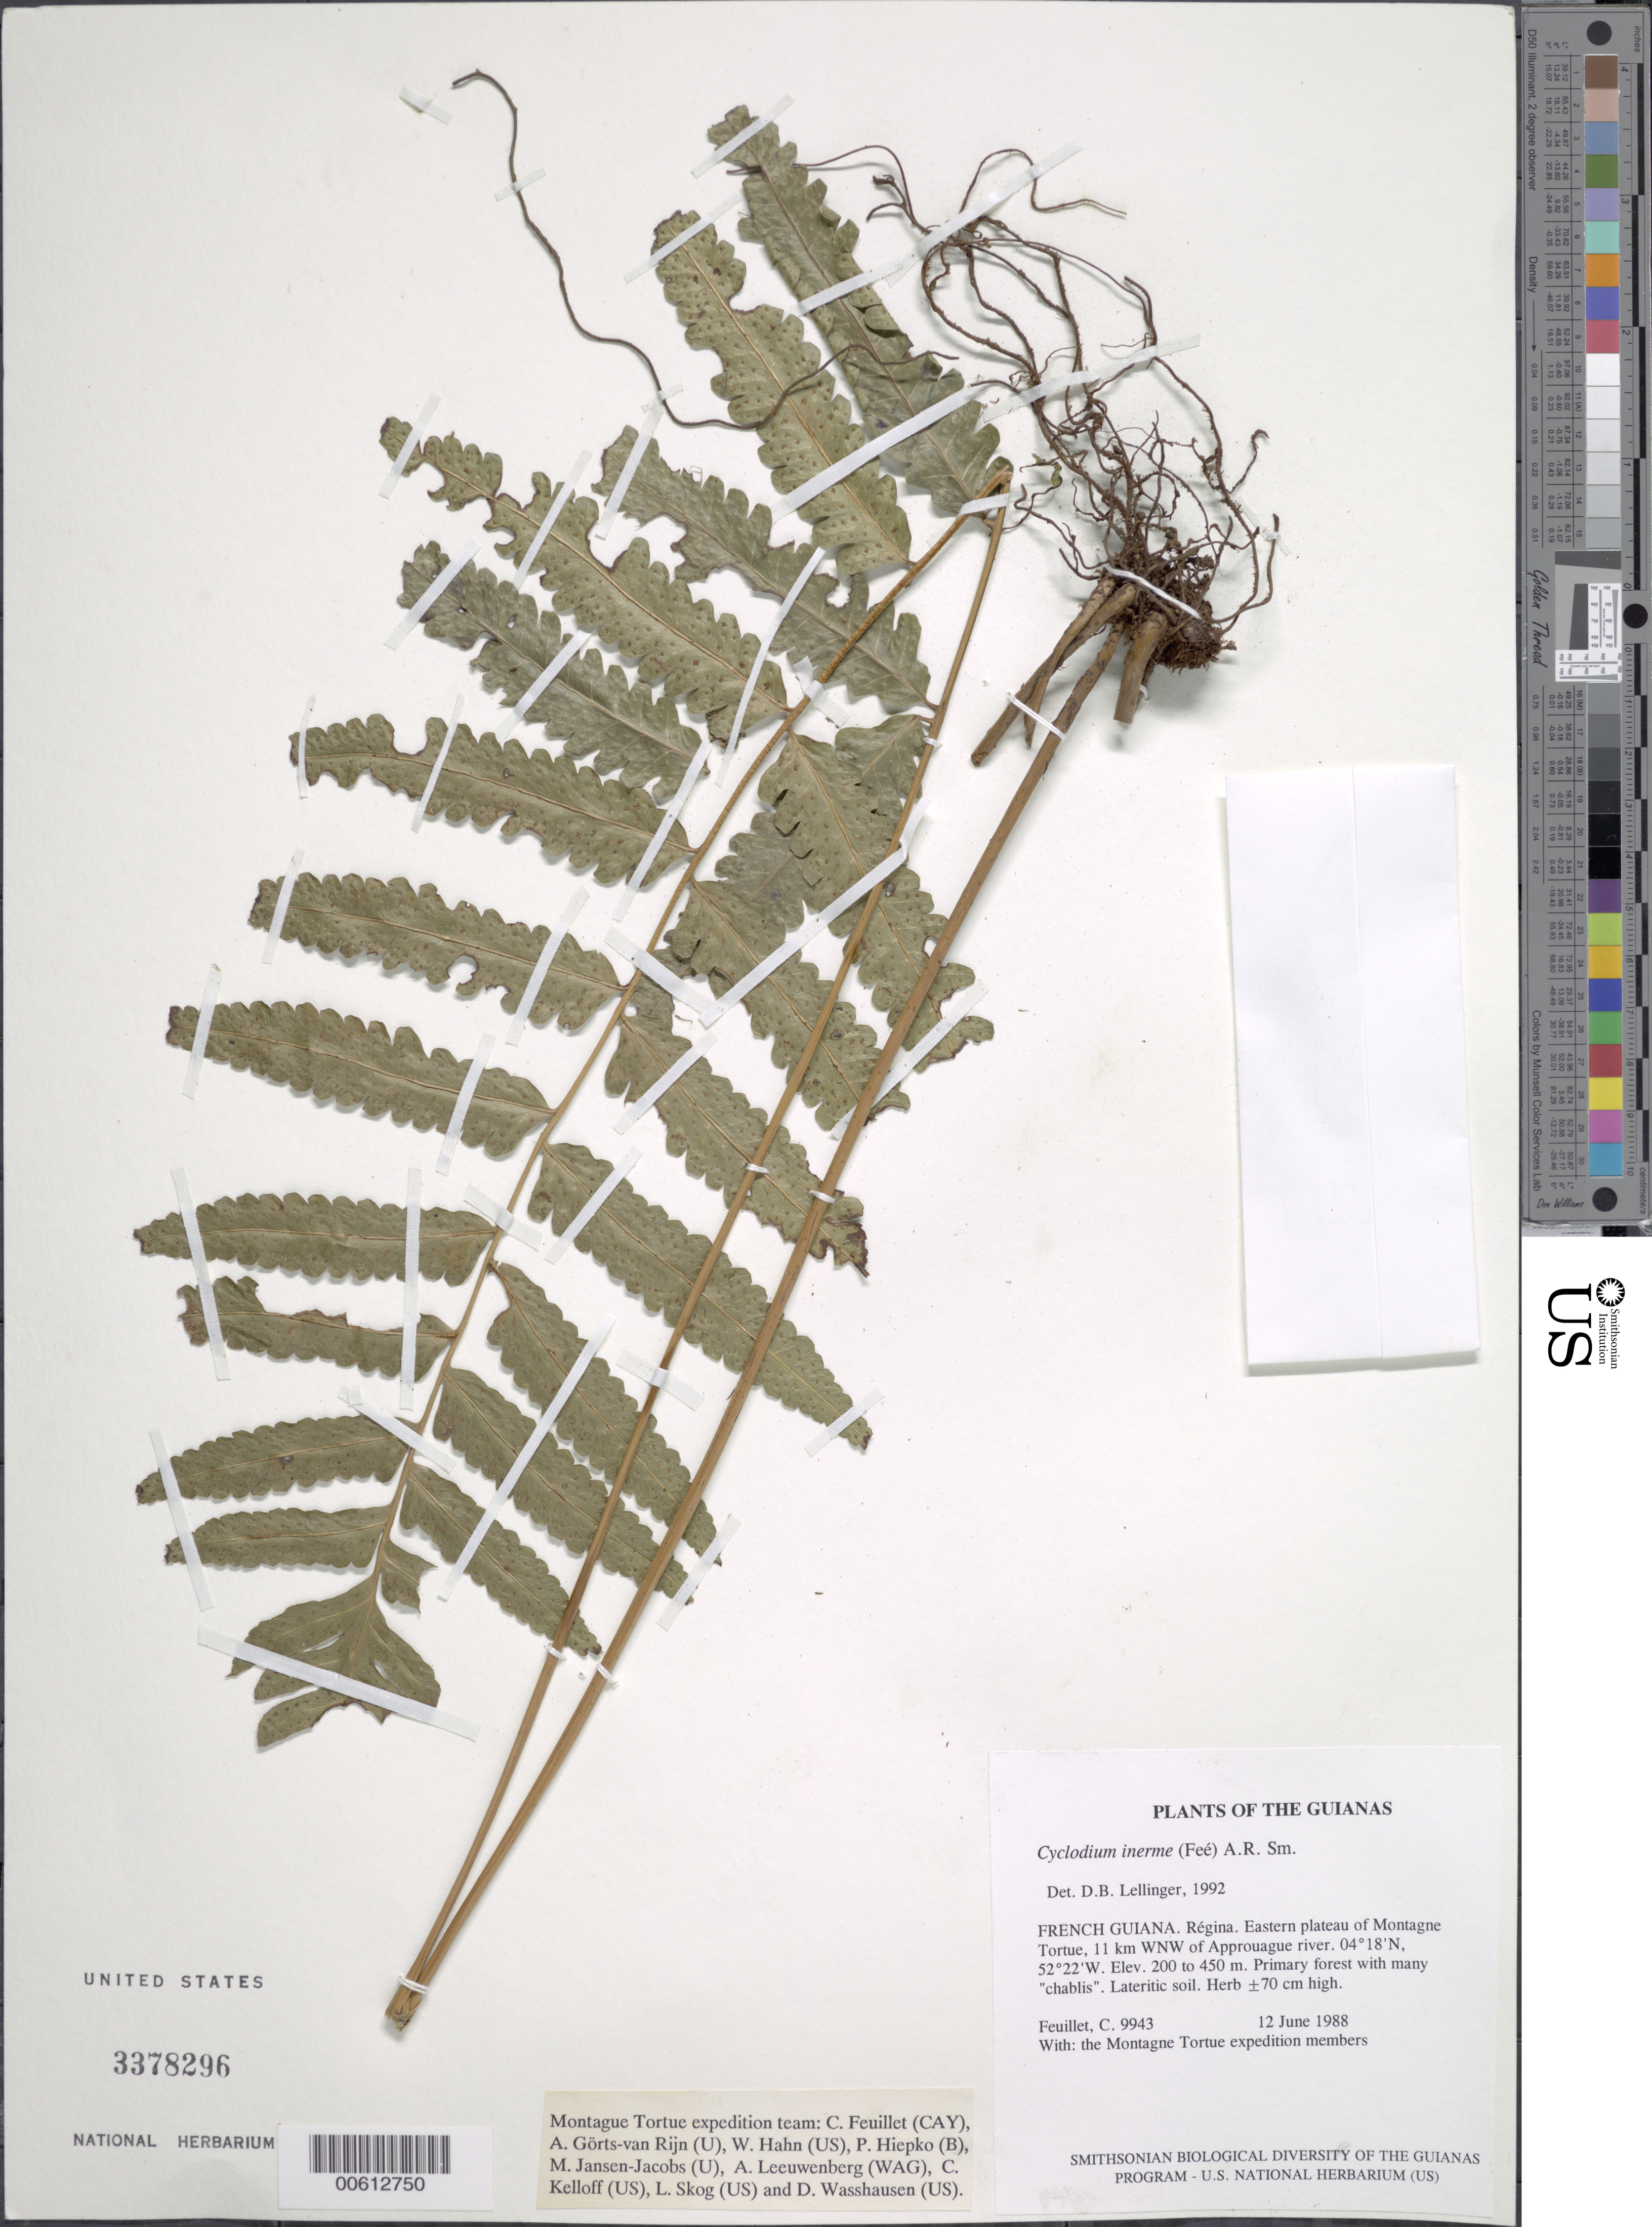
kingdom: Plantae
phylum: Tracheophyta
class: Polypodiopsida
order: Polypodiales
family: Dryopteridaceae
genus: Cyclodium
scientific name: Cyclodium inerme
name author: (Fée) A.R. Sm.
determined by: Lellinger, David B., (BOT), Smithsonian Institution - National Museum of Natural History (UNITED STATES)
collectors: C. Feuillet & Montagne Torte Exped. members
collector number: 9943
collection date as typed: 12 June 1988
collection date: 1988-06-12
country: French Guiana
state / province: Cayenne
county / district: Regina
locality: Eastern plateau of Montagne Tortue, 11 km WNW of Approuague river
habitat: Primary forest with many "chablis". Lateritic soil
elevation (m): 200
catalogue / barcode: US 3378296